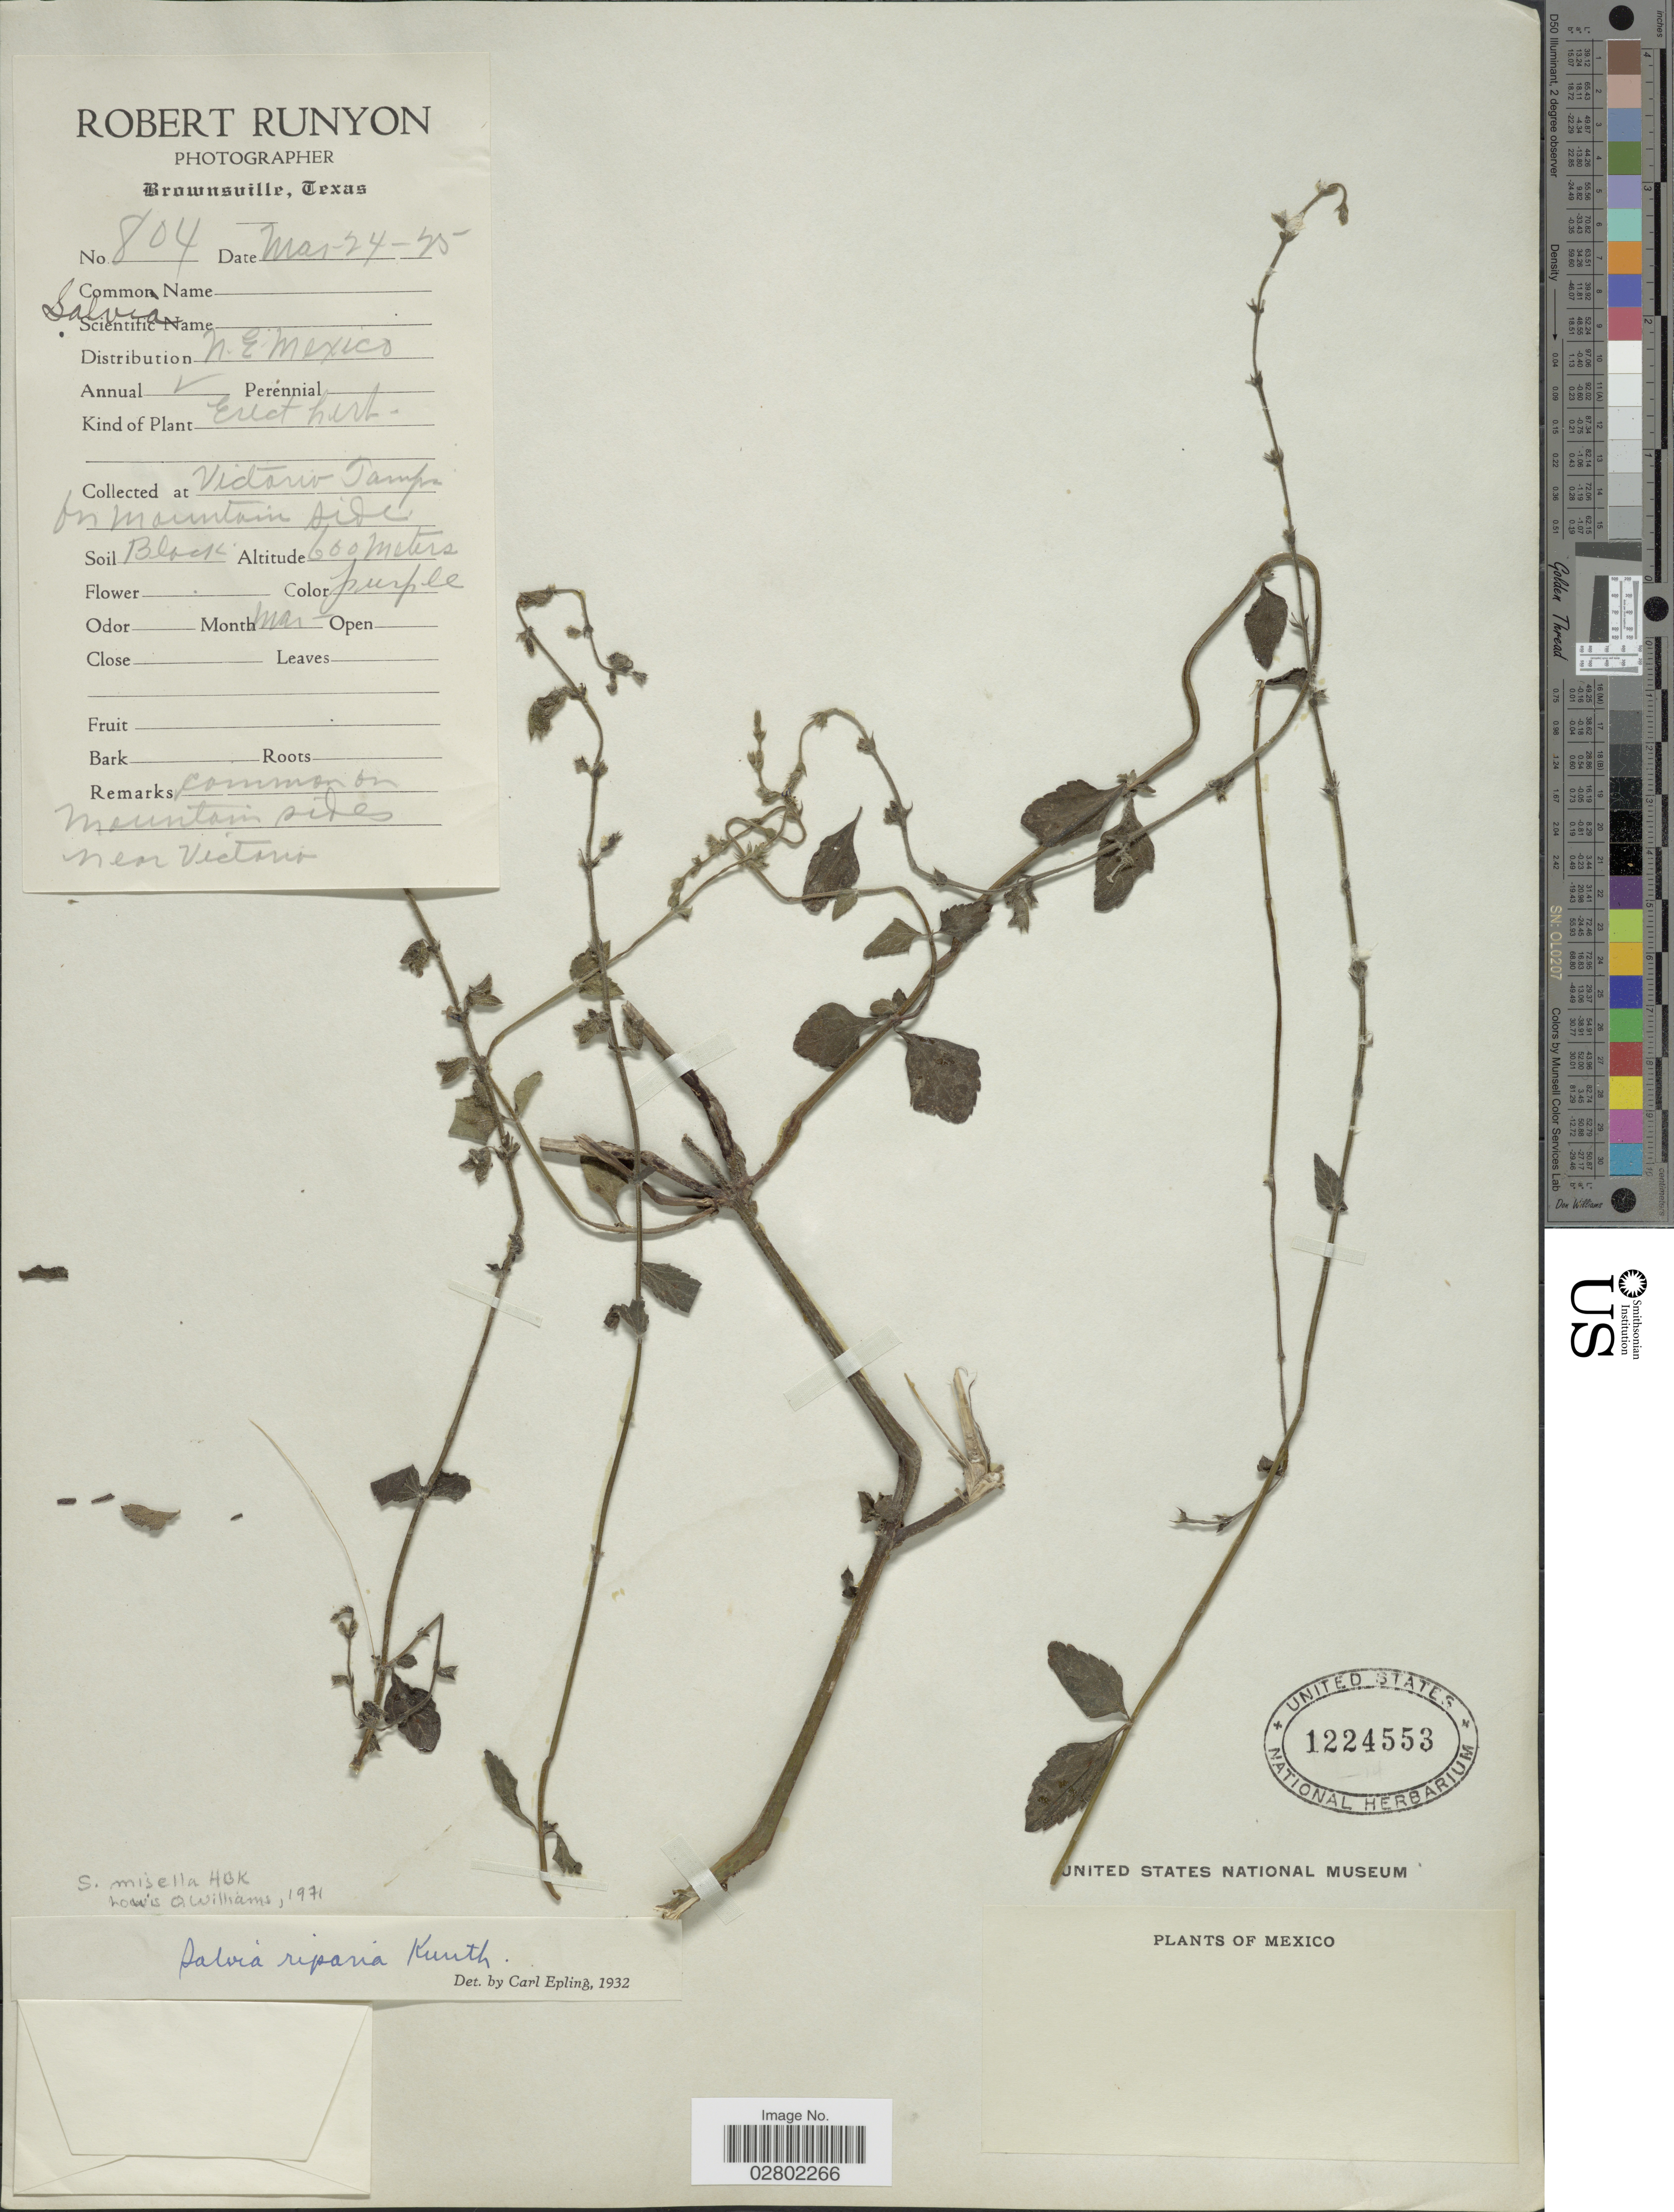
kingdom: Plantae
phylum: Tracheophyta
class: Magnoliopsida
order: Lamiales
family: Lamiaceae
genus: Salvia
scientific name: Salvia misella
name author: Kunth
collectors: R. Runyon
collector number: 804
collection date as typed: Transcribed d/m/y: 24/3/25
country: Mexico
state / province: Tamaulipas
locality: N.E. Mexico, Victoria Tamps on mountain side.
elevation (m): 600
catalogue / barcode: US 1224553